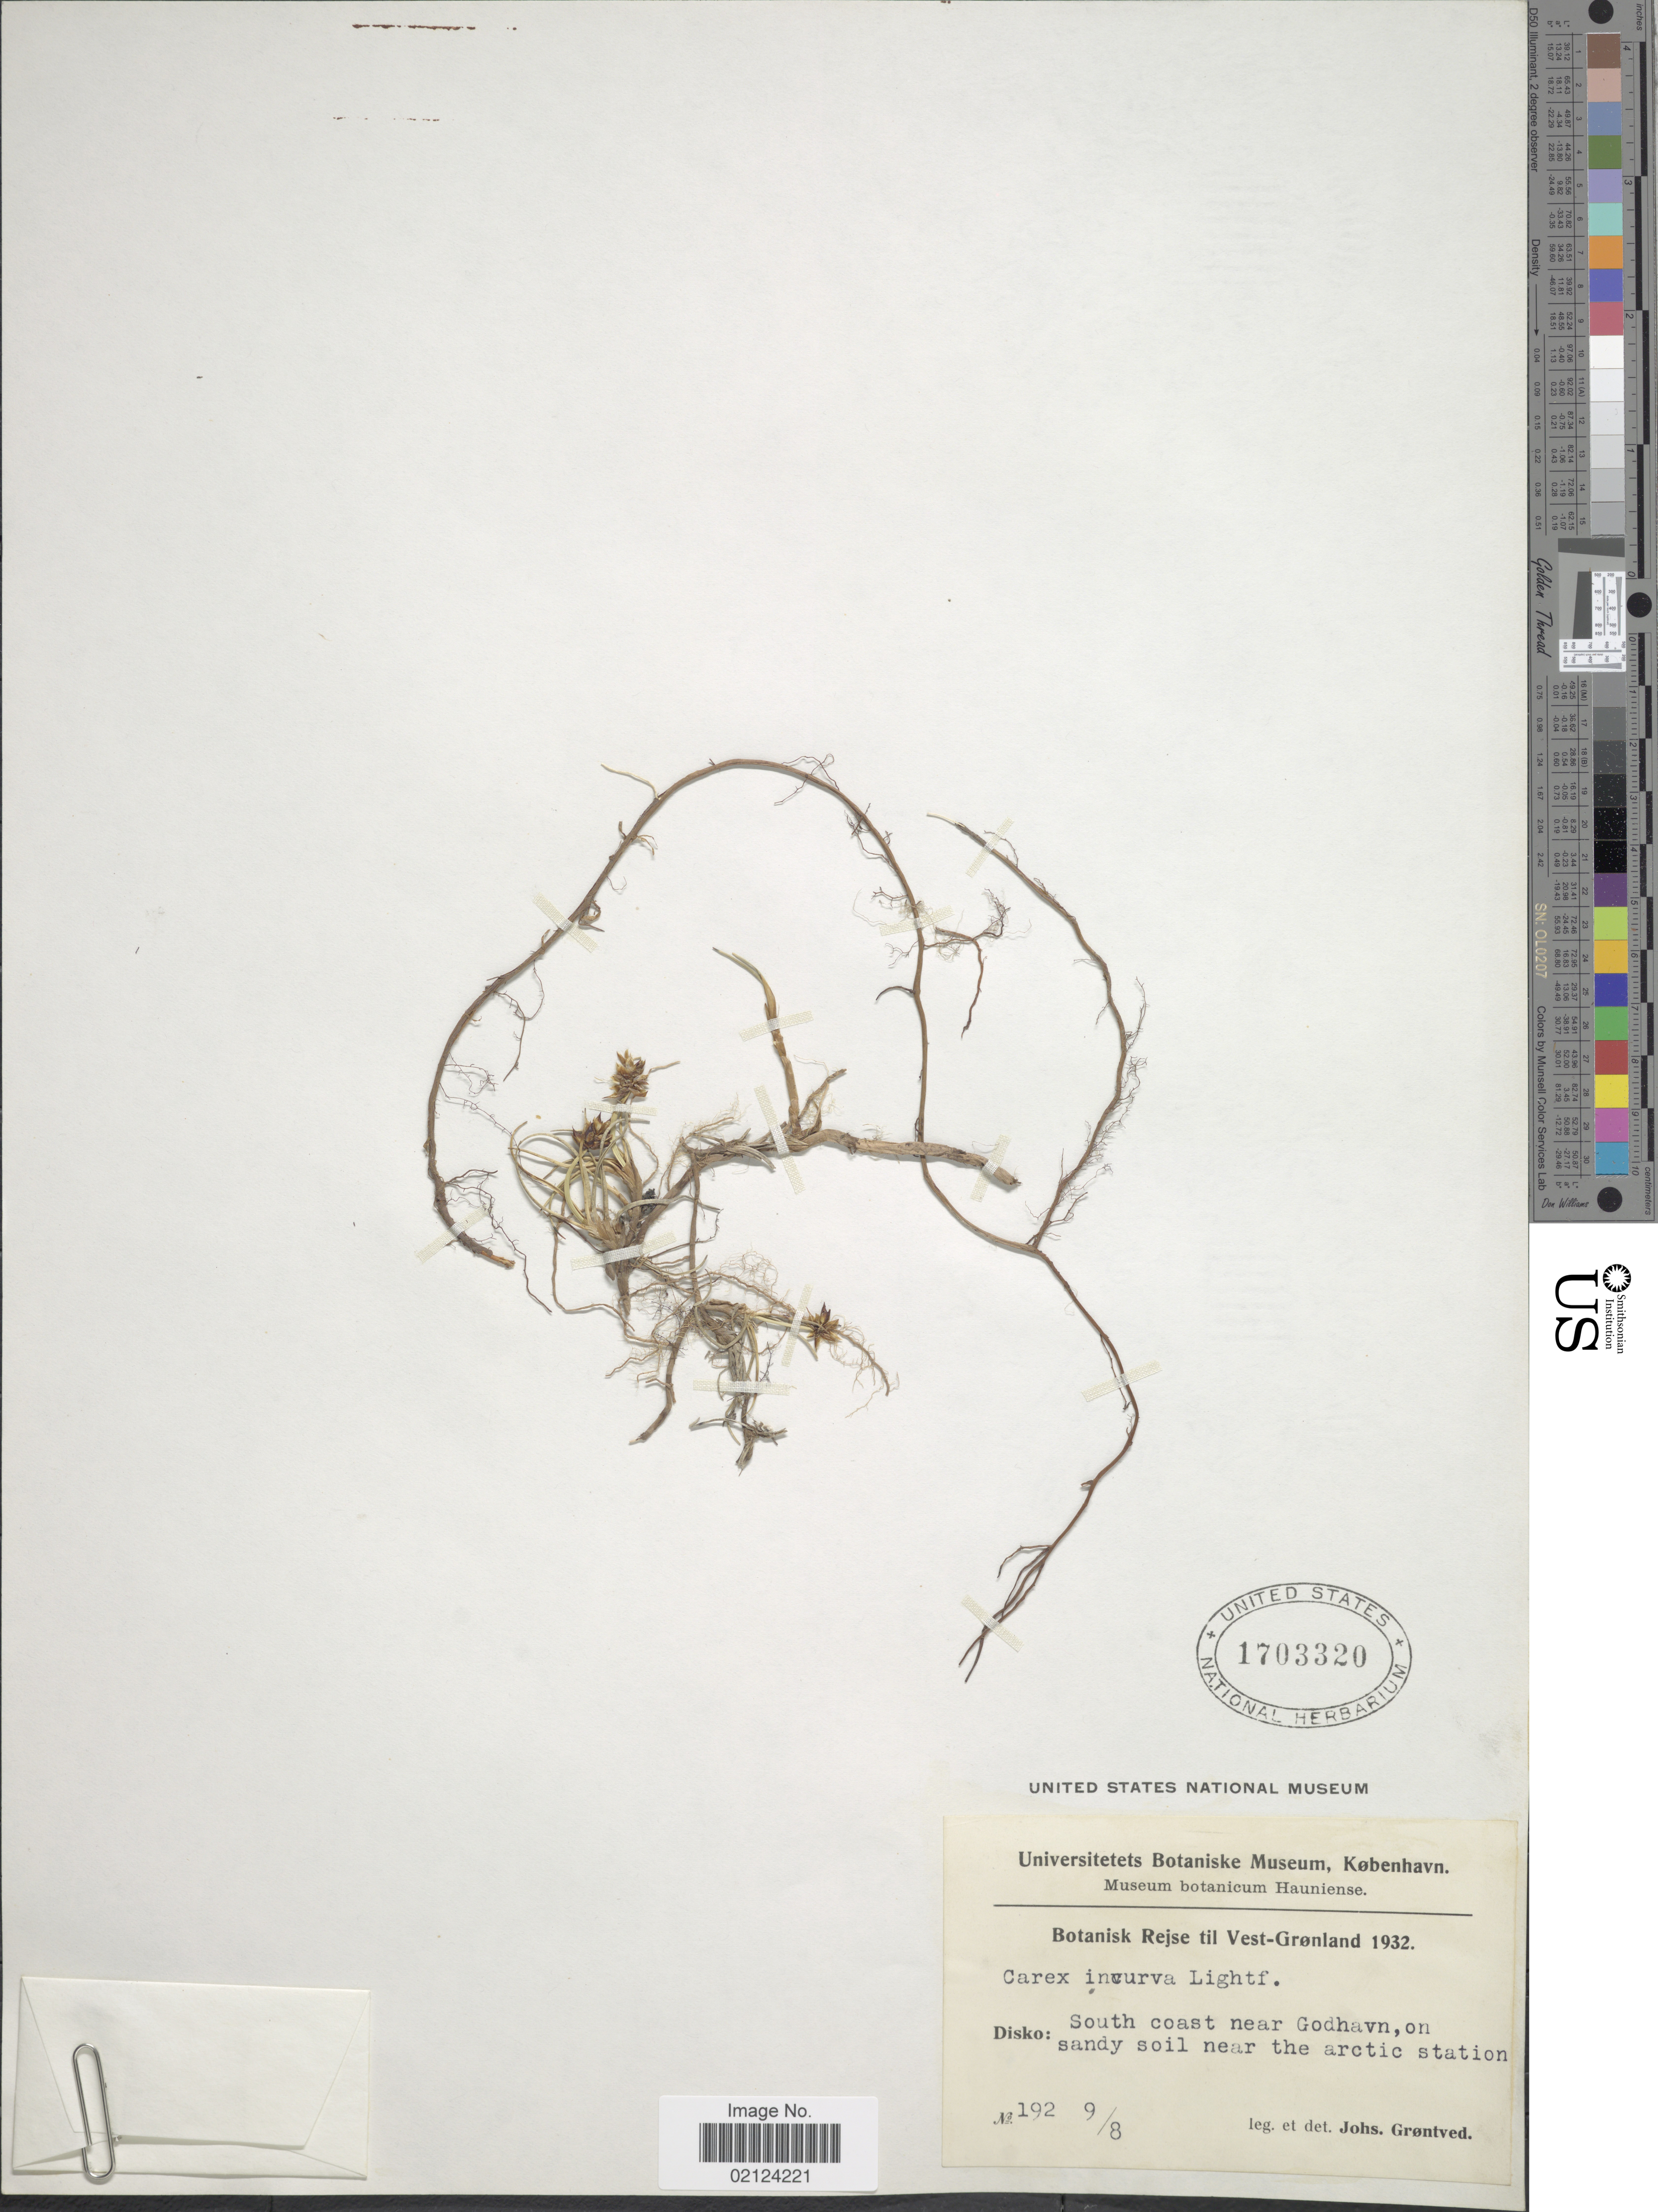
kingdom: Plantae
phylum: Tracheophyta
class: Liliopsida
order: Poales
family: Cyperaceae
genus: Carex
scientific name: Carex maritima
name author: Gunnerus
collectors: J. Grontved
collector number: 192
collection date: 1932-08-09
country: Greenland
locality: South coast near Godhavn, on sandy soil near the arctic station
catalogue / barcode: US 1703320